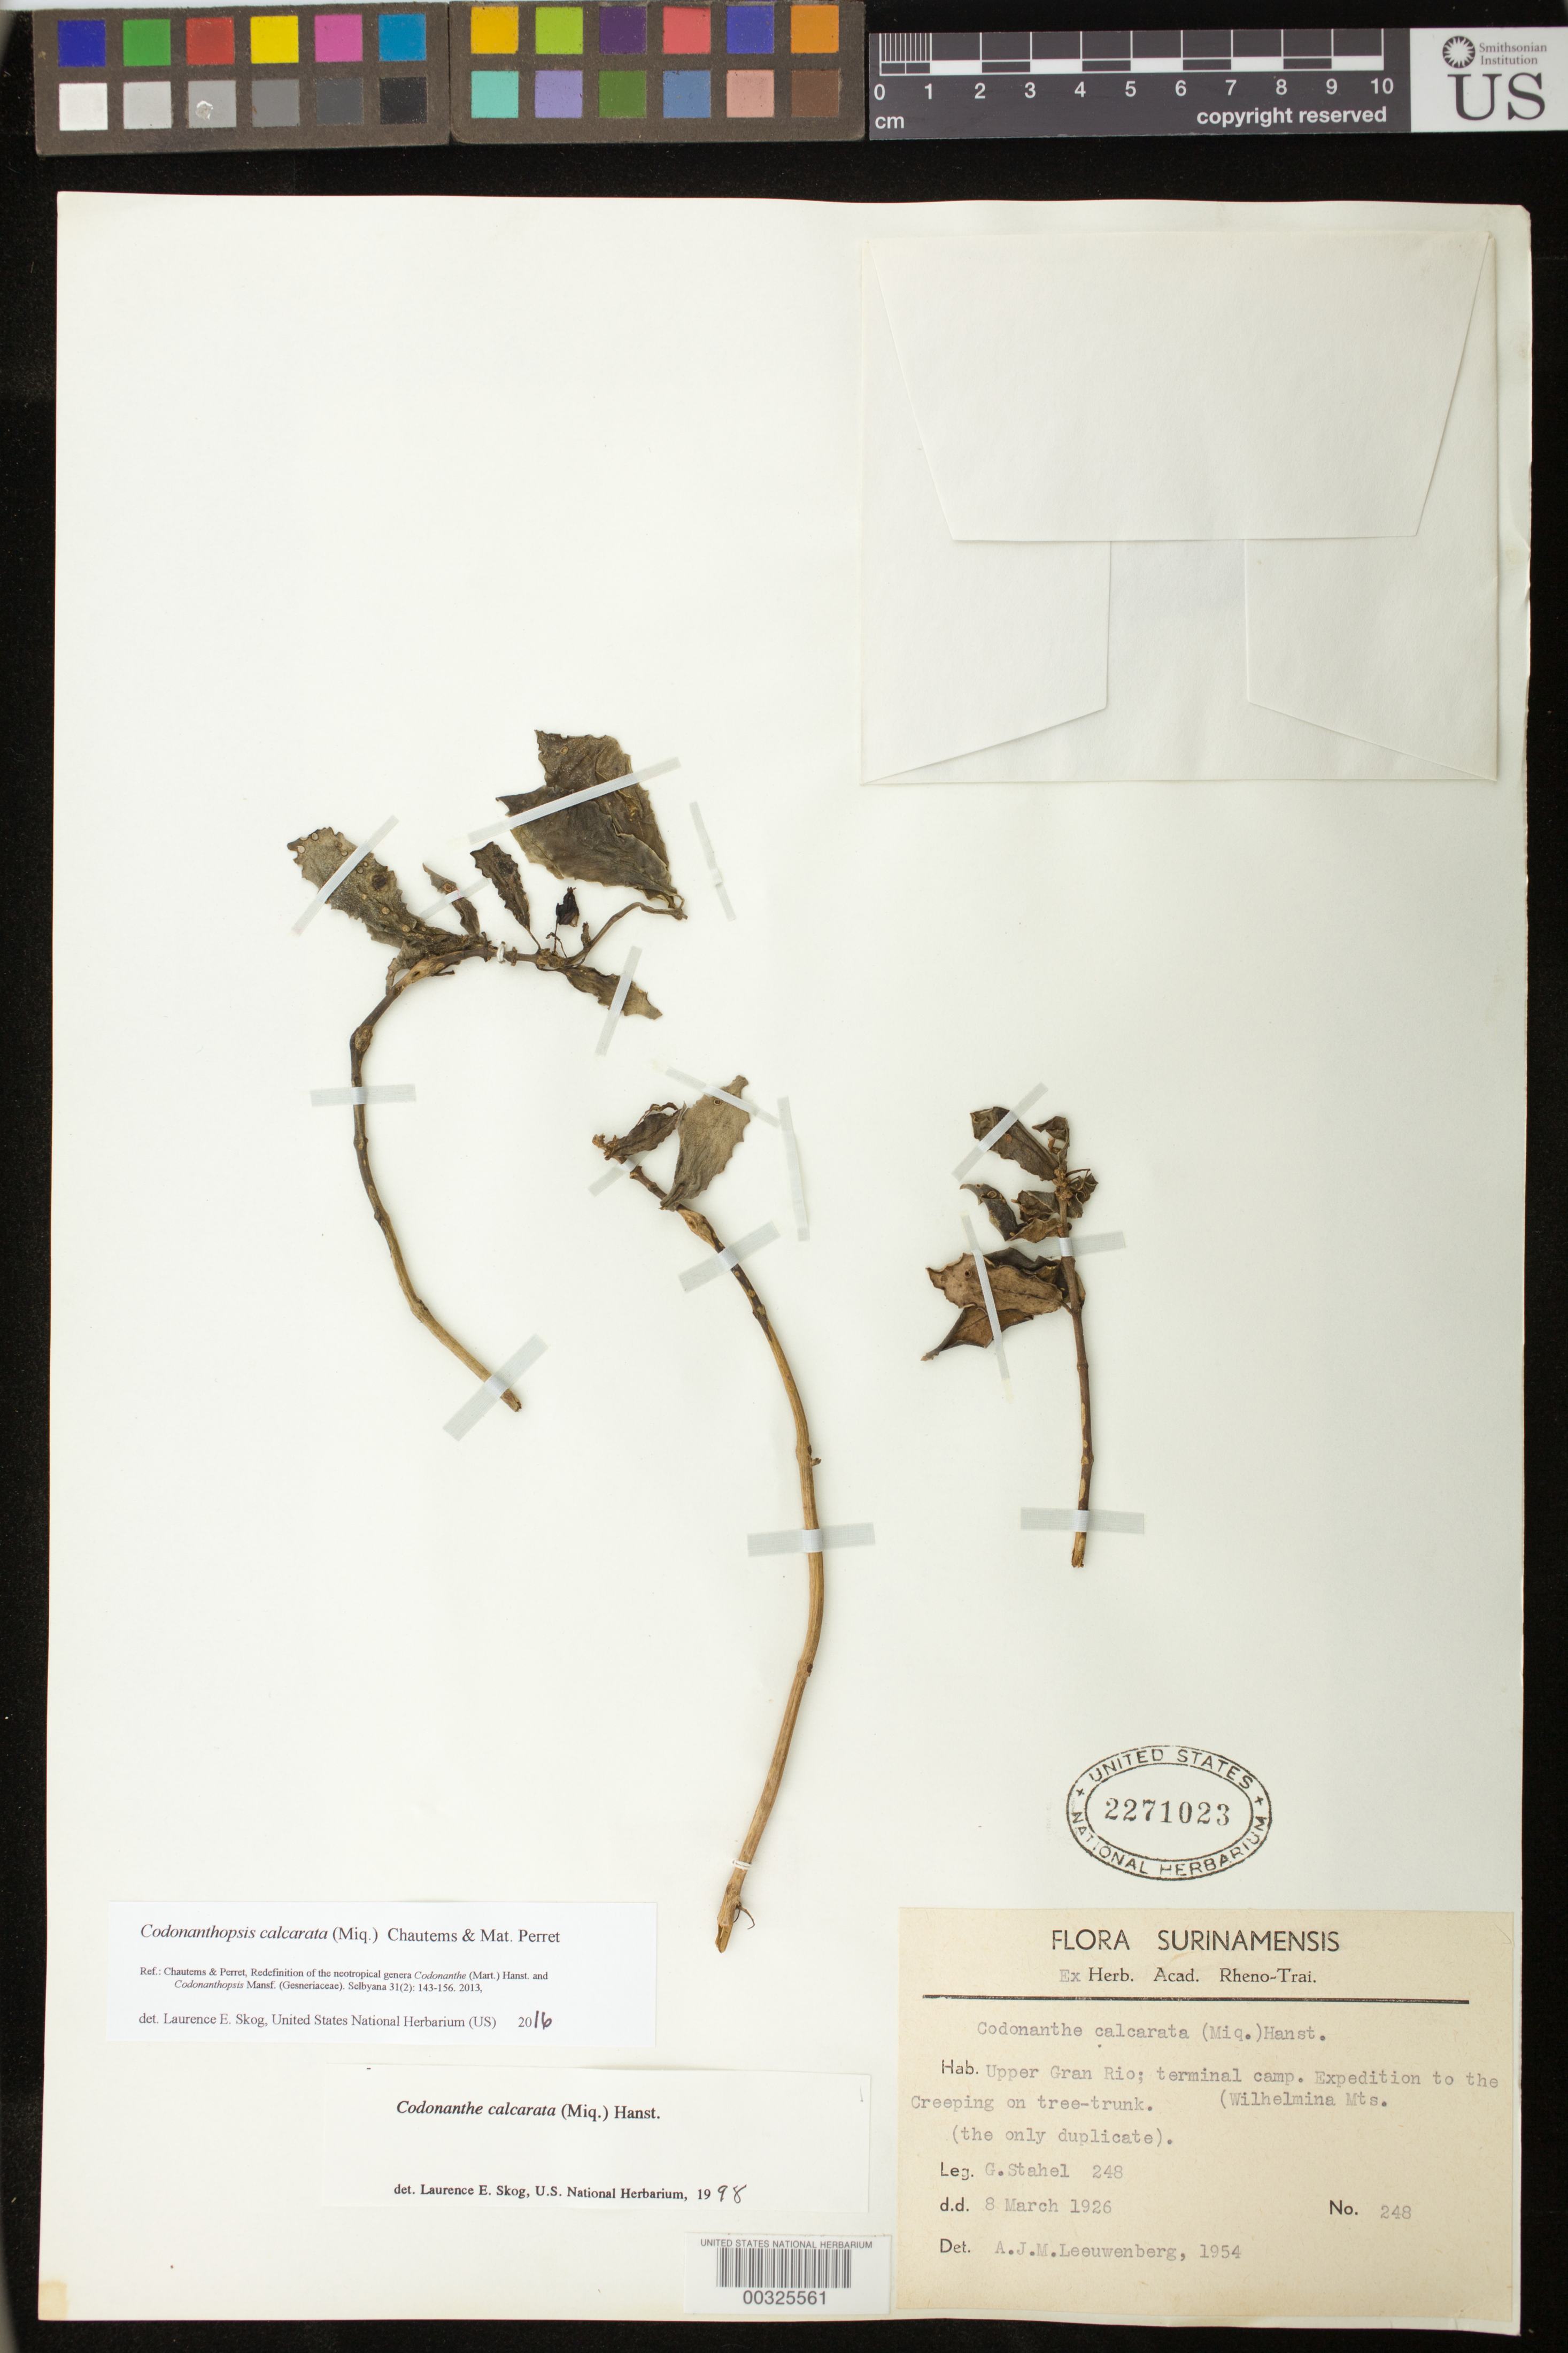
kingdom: Plantae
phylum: Tracheophyta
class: Magnoliopsida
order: Lamiales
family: Gesneriaceae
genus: Codonanthopsis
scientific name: Codonanthopsis calcarata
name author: (Miq.) Chautems & Mat.Perret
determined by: Skog, Laurence E.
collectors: G. Stahel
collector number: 248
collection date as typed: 08 Mar 1926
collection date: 1926-03-08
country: Suriname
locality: Upper Gran Rio, terminal camp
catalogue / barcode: US 2271023